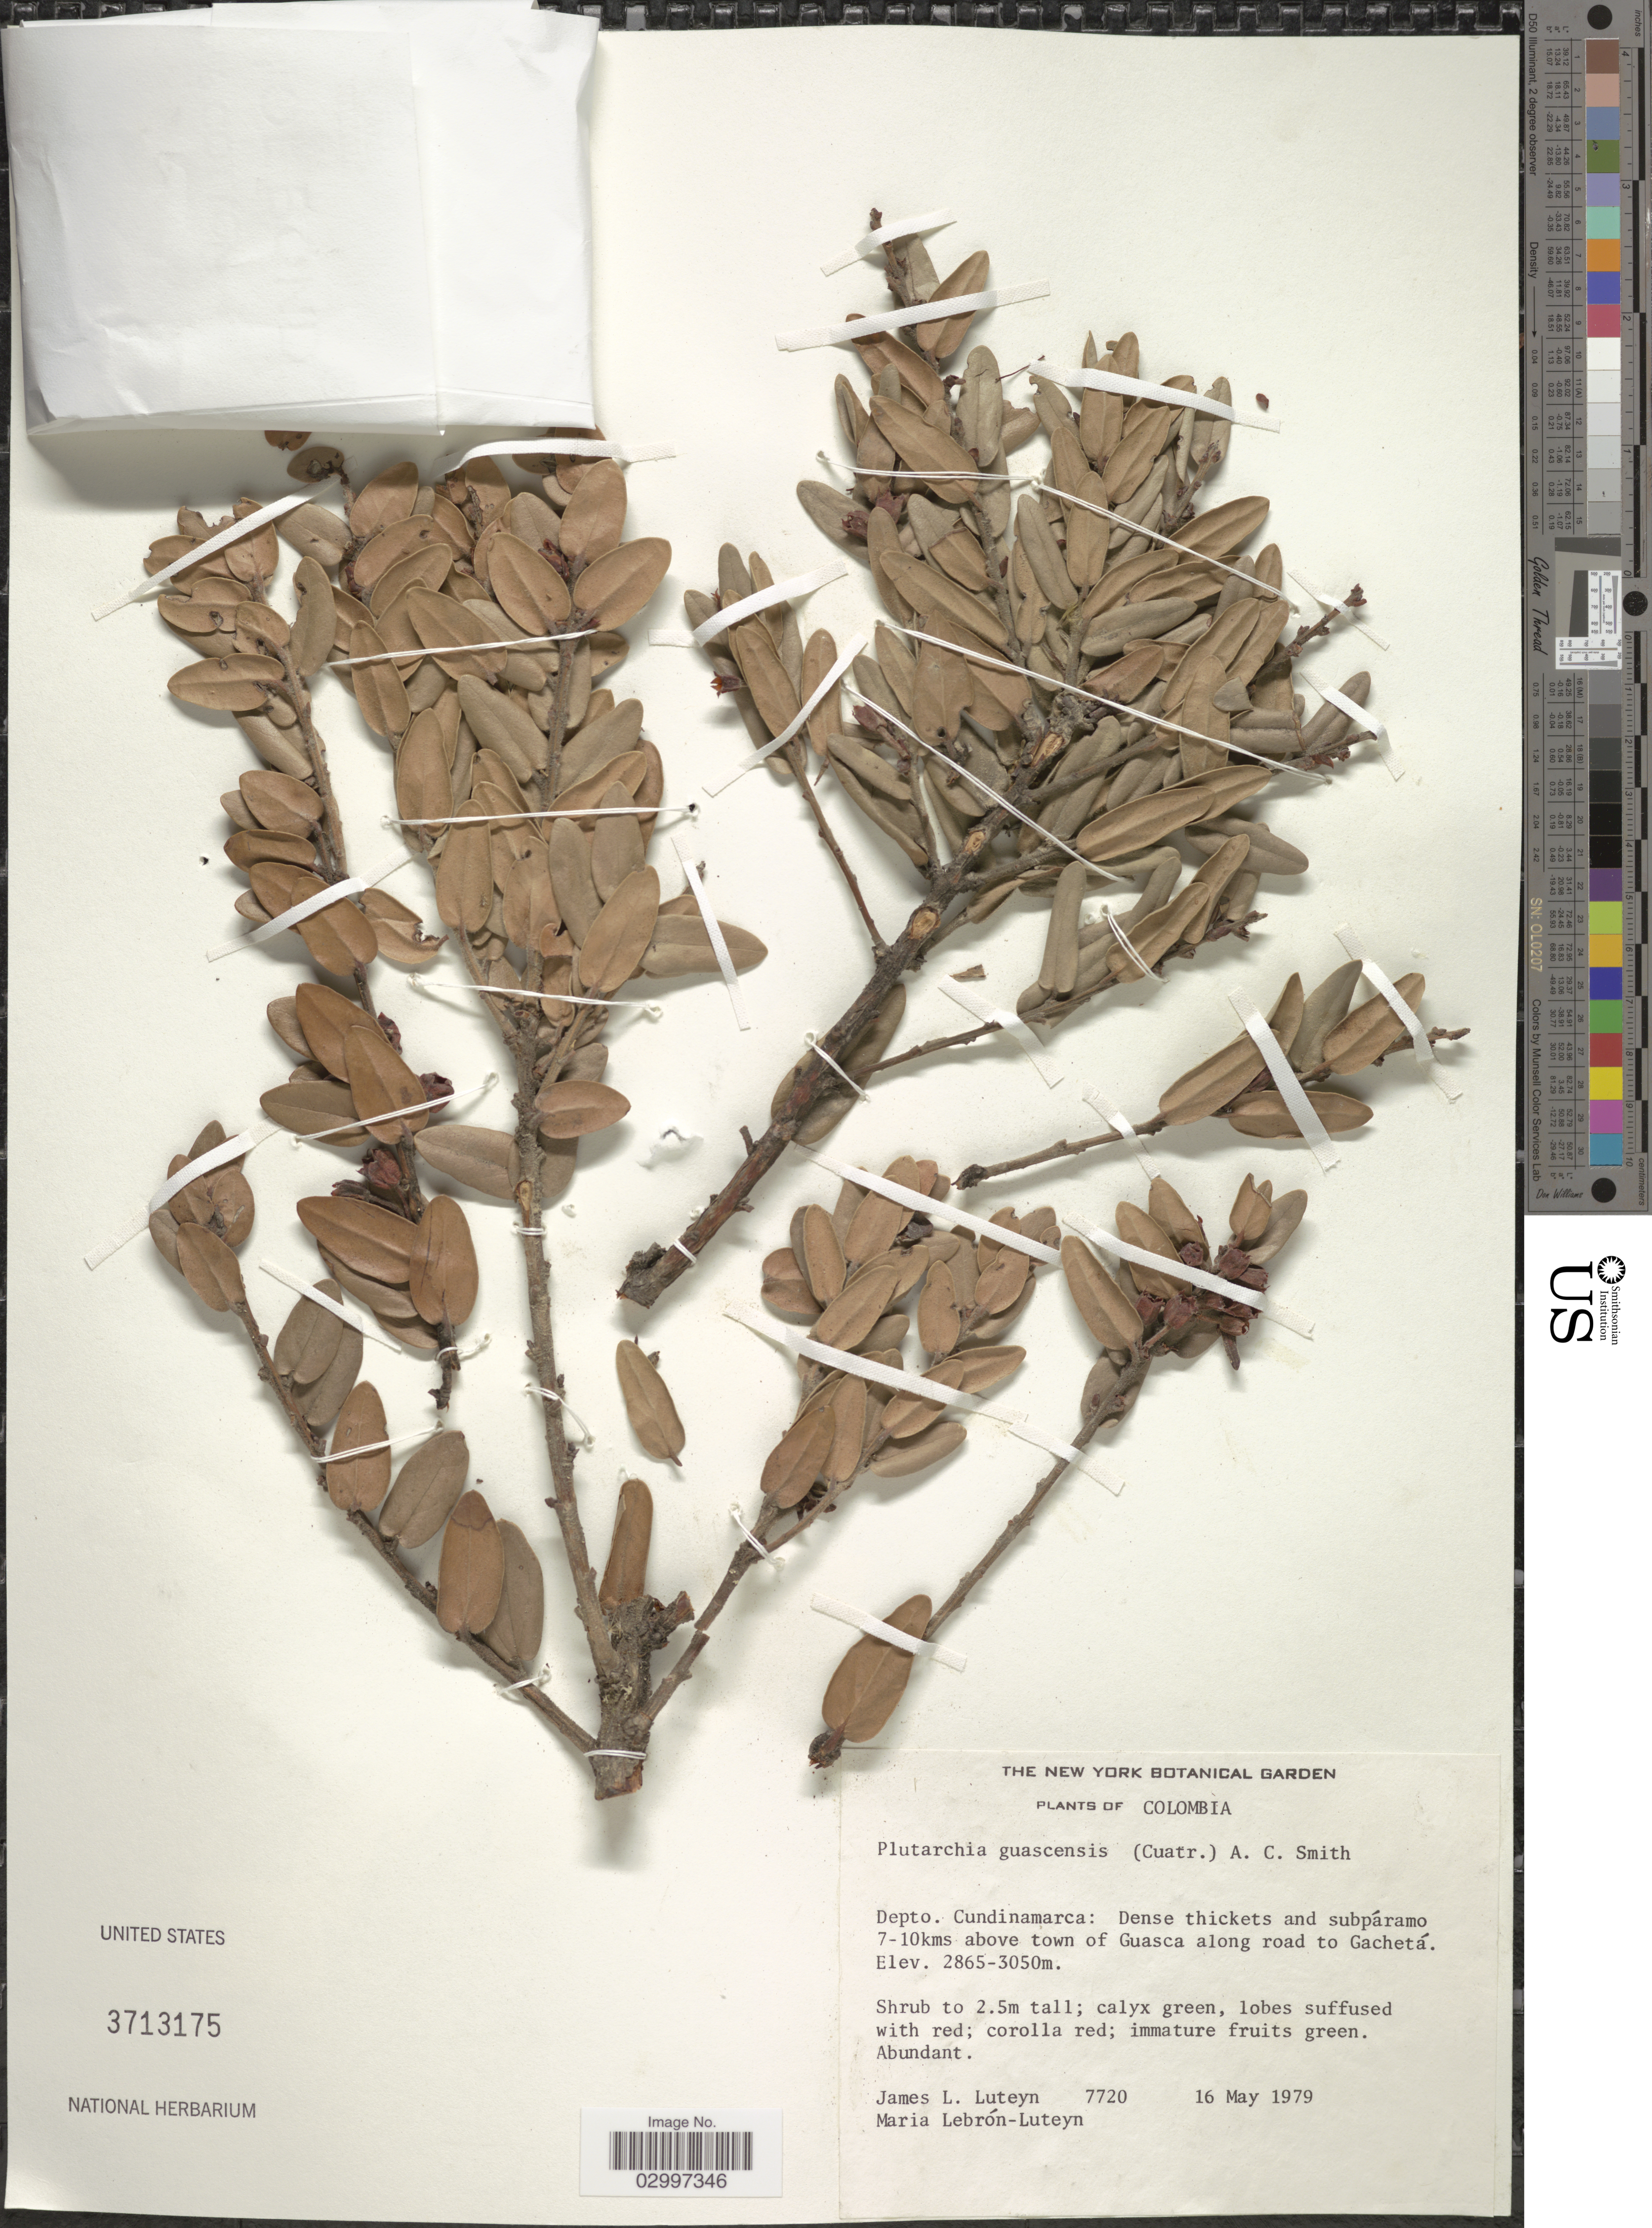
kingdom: Plantae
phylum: Tracheophyta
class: Magnoliopsida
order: Ericales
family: Ericaceae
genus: Plutarchia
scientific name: Plutarchia guascensis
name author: (Cuatrec.) A.C. Sm.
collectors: J. Luteyn & M. L. Lebrón-Luteyn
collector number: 7720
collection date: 1979-05-16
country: Colombia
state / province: Cundinamarca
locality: Depto. Cundinamarca, Dense thickets and subpáramo 7-10kms above town of Guasca along road to Gachetá.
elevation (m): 2865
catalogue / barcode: US 3713175